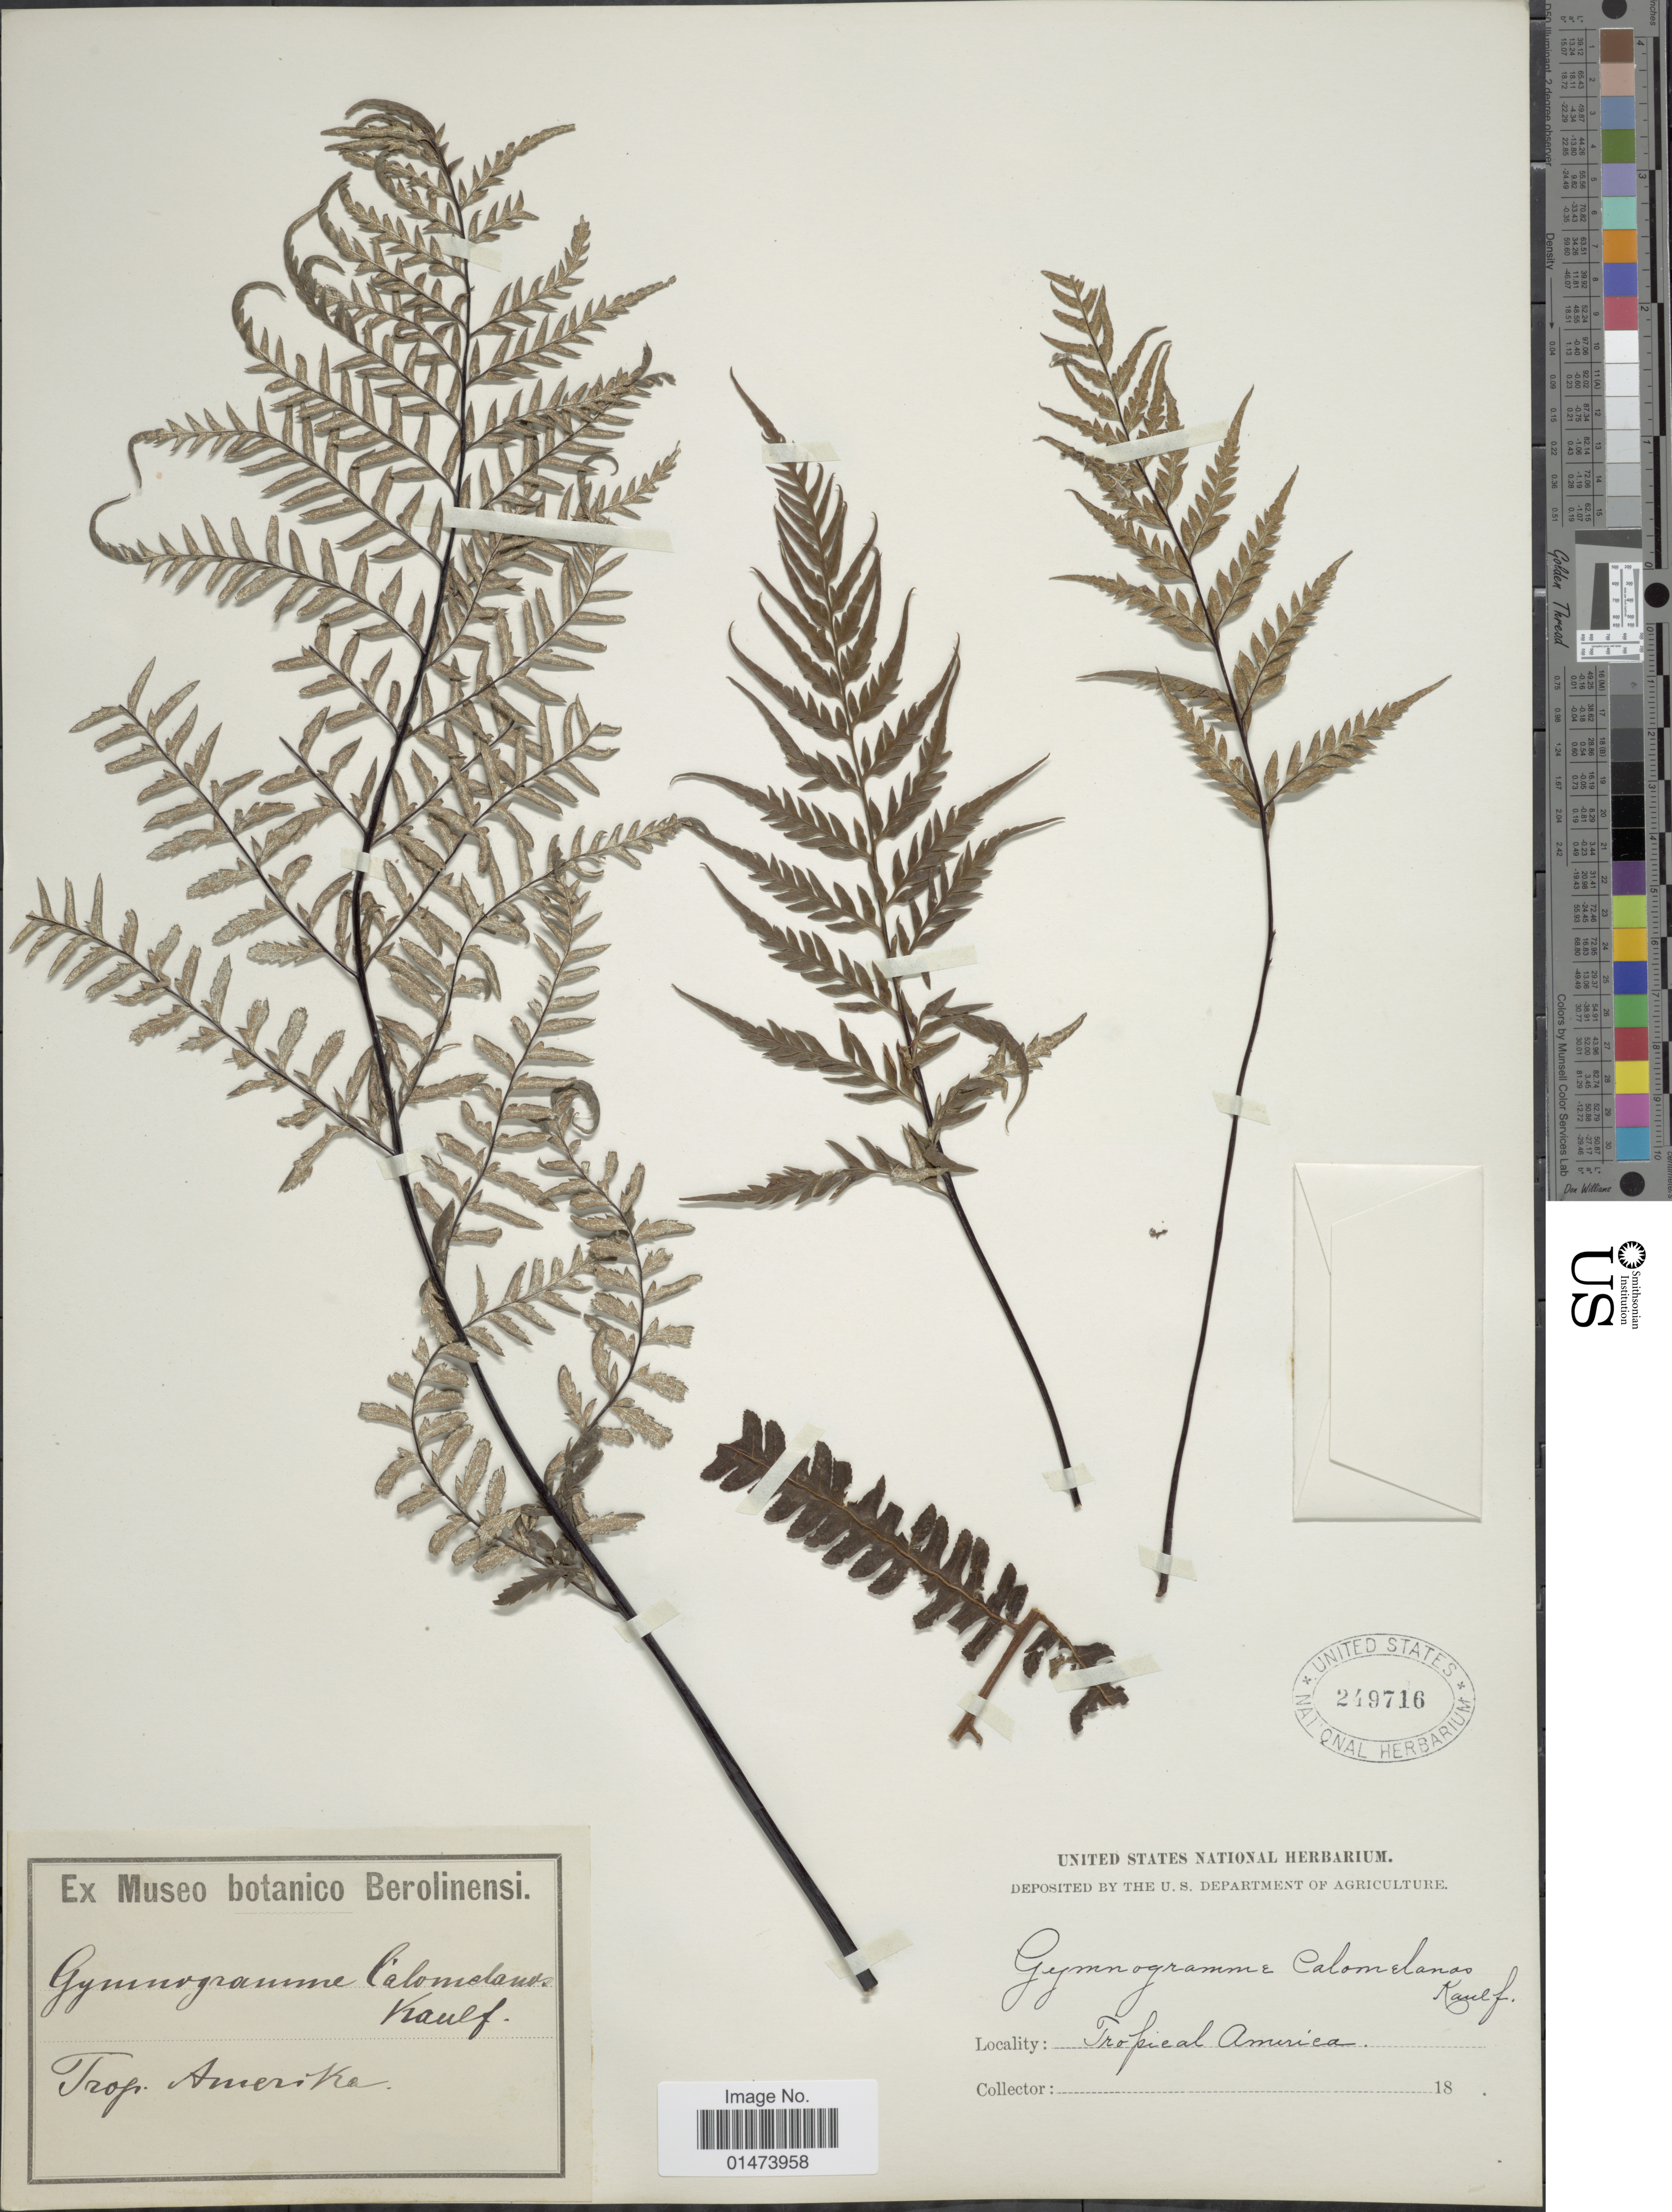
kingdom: Plantae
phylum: Tracheophyta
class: Polypodiopsida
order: Polypodiales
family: Pteridaceae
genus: Pityrogramma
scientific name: Pityrogramma calomelanos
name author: (L.) Link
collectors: ex Museo Botanico Berolinensi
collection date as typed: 18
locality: Tropical America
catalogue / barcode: US 249716